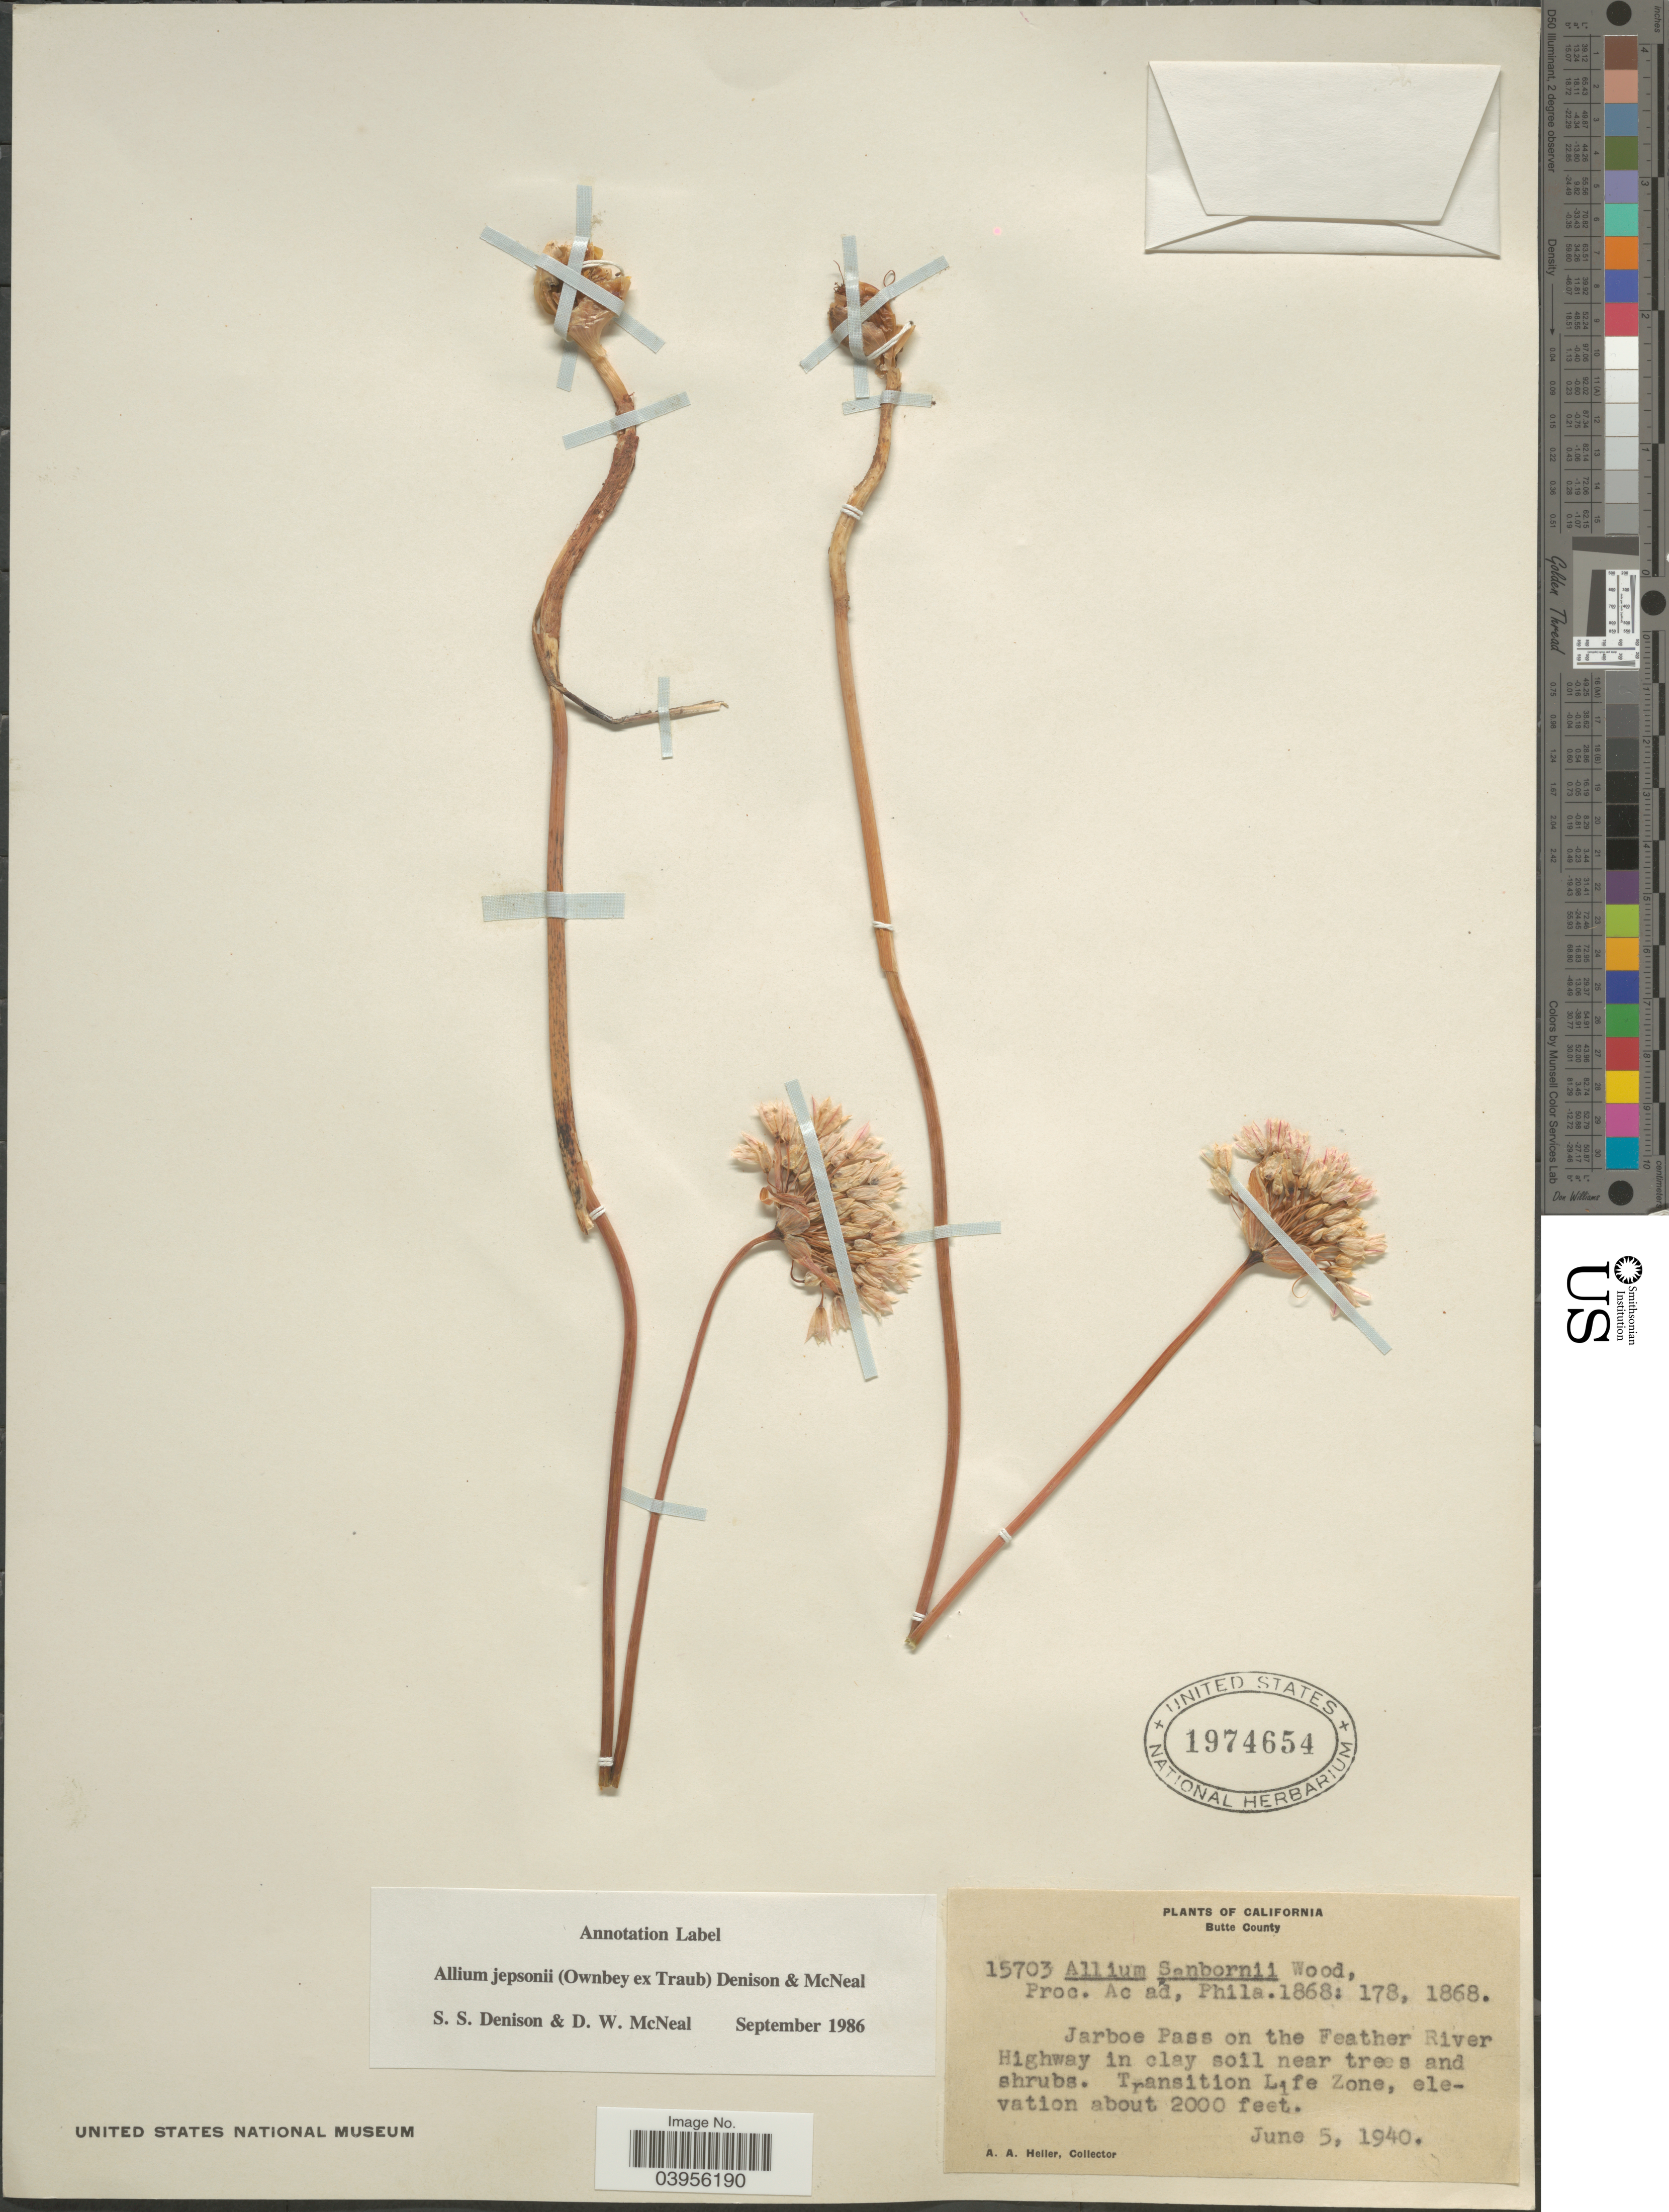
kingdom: Plantae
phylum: Tracheophyta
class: Liliopsida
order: Asparagales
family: Amaryllidaceae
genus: Allium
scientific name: Allium jepsonii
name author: (Ownbey ex Traub) S.S. Denison & McNeal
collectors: A. A. Heller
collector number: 15703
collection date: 1940-06-05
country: United States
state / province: California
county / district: Butte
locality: Butte County. Jarboe Pass on the Feather River Highway in clay soil near trees and shrubs. Transition Life Zone.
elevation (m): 610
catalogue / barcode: US 1974654